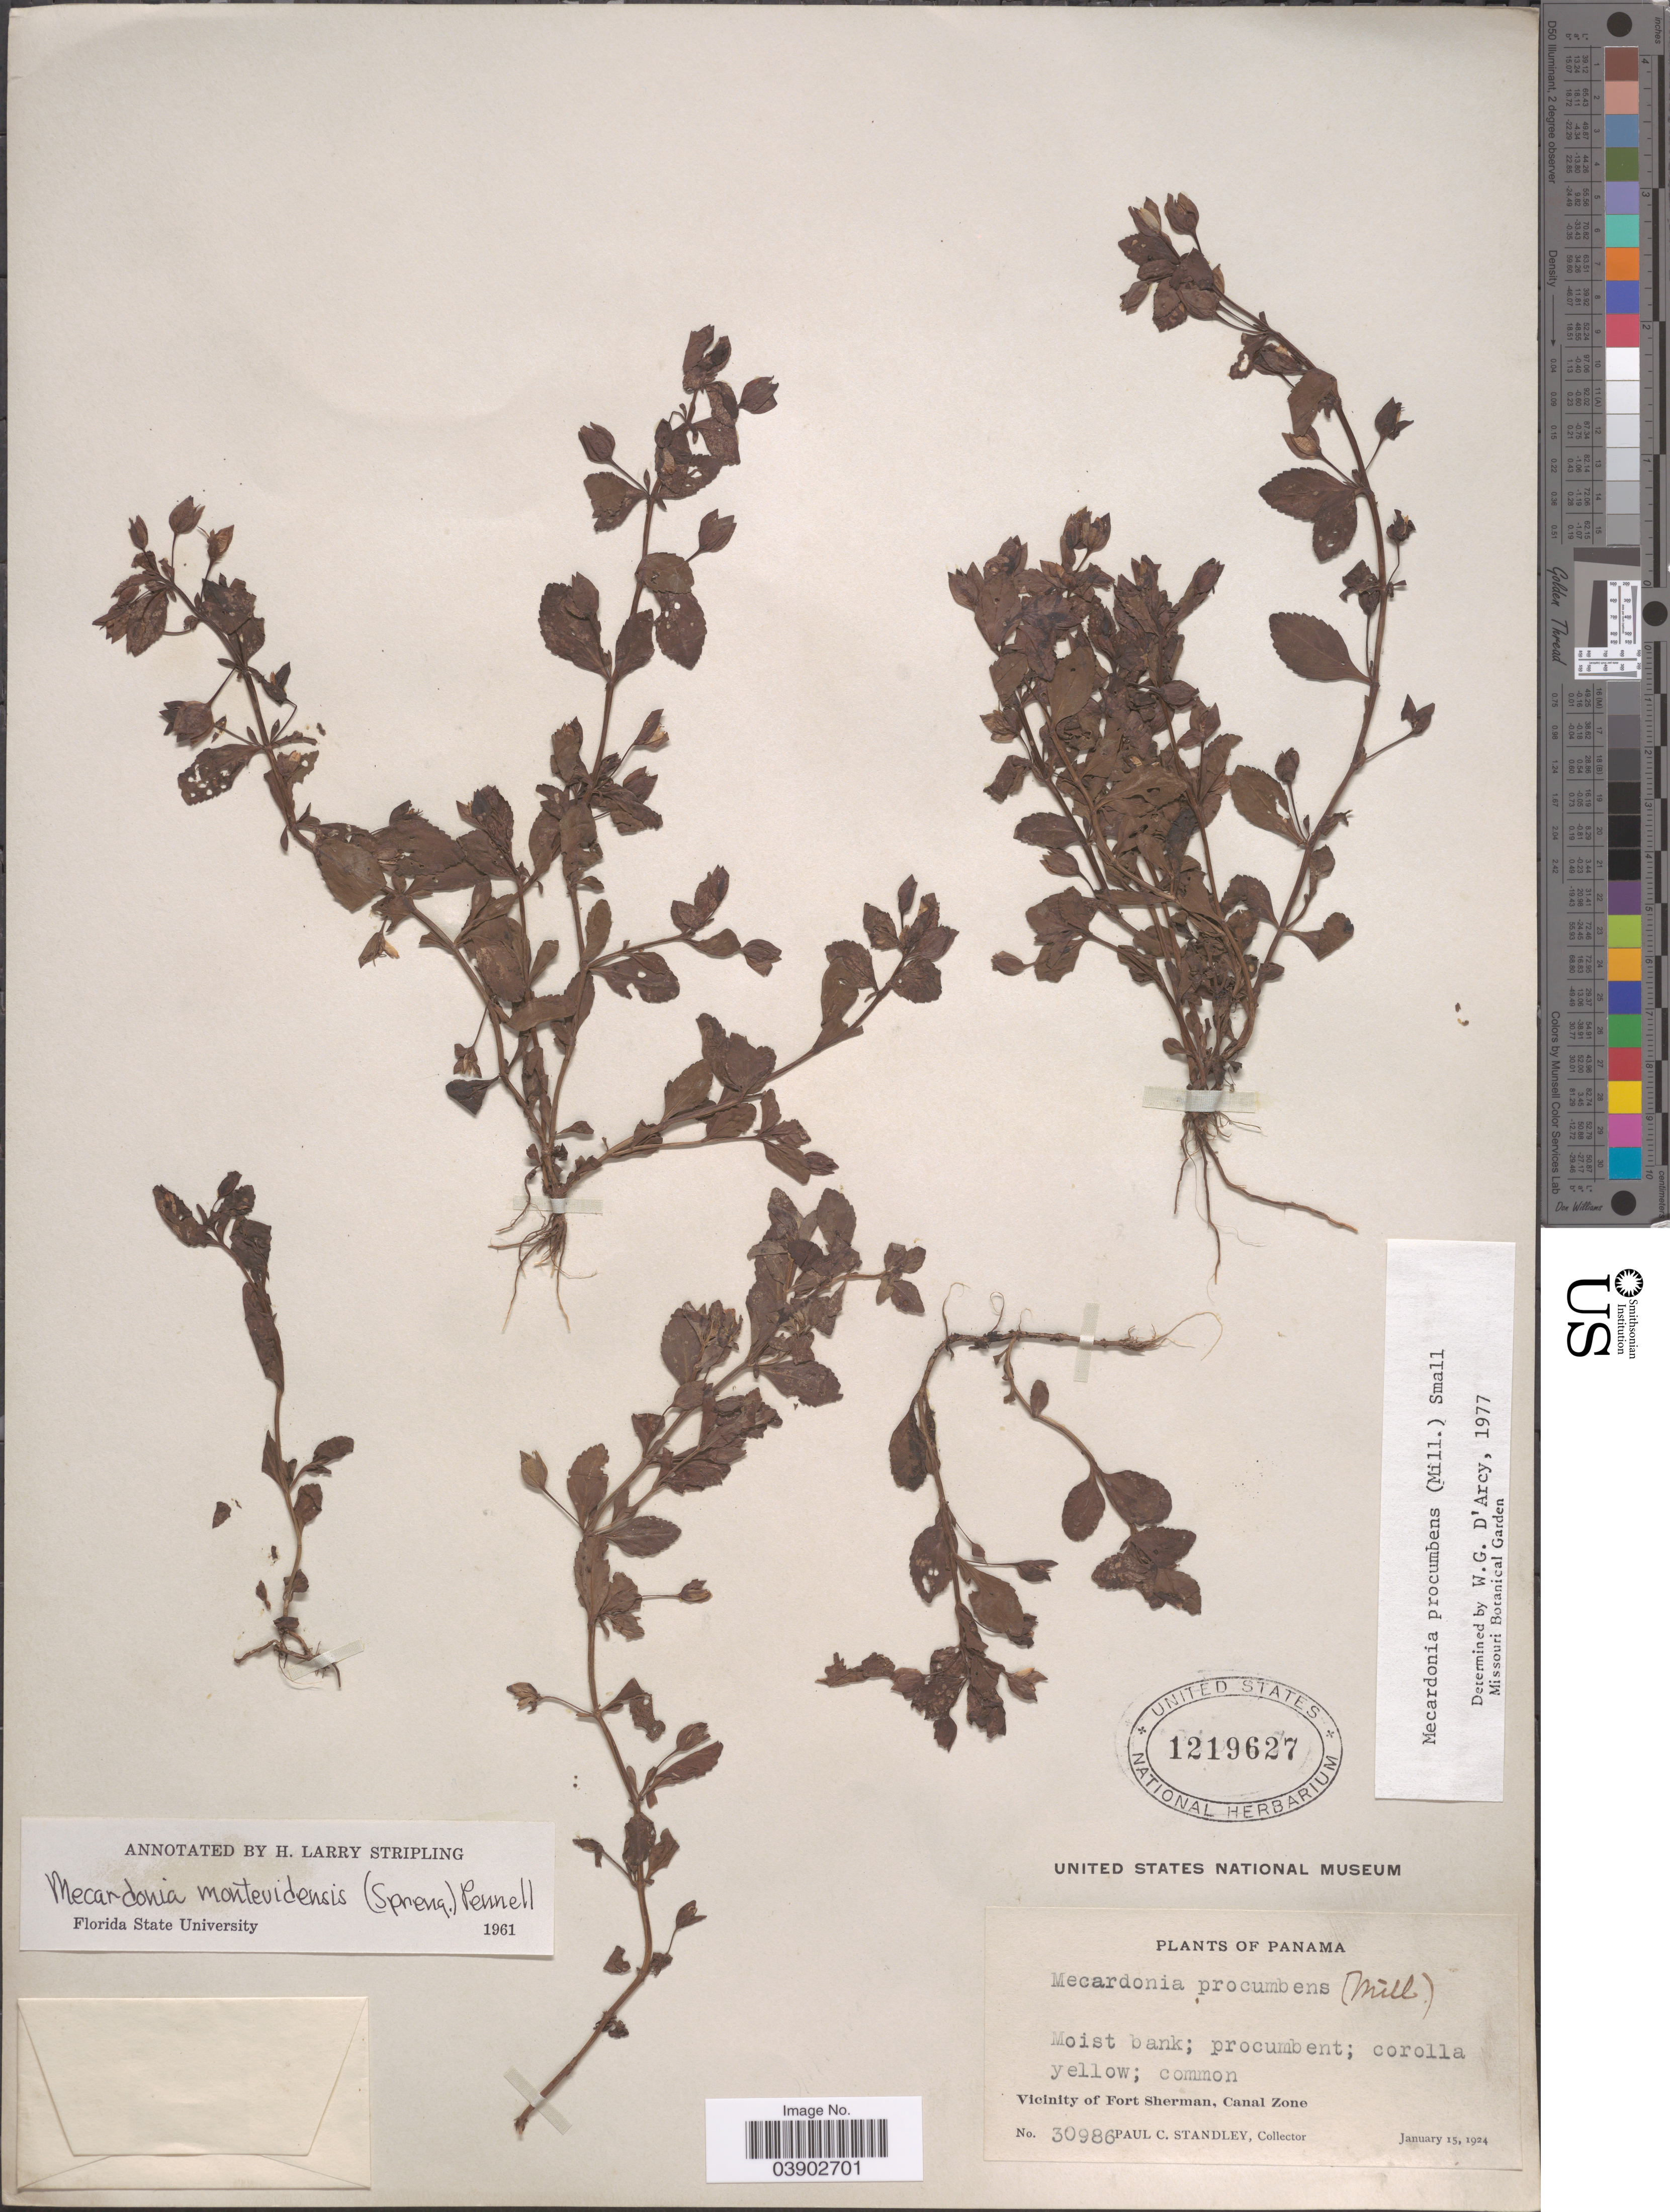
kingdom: Plantae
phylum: Tracheophyta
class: Magnoliopsida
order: Lamiales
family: Plantaginaceae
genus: Mecardonia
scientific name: Mecardonia procumbens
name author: (Mill.) Small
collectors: P. C. Standley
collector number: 30986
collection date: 1924-01-15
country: Panama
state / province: Colón / Panamá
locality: Vicinity of Fort Sherman, Canal Zone.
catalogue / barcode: US 1219627